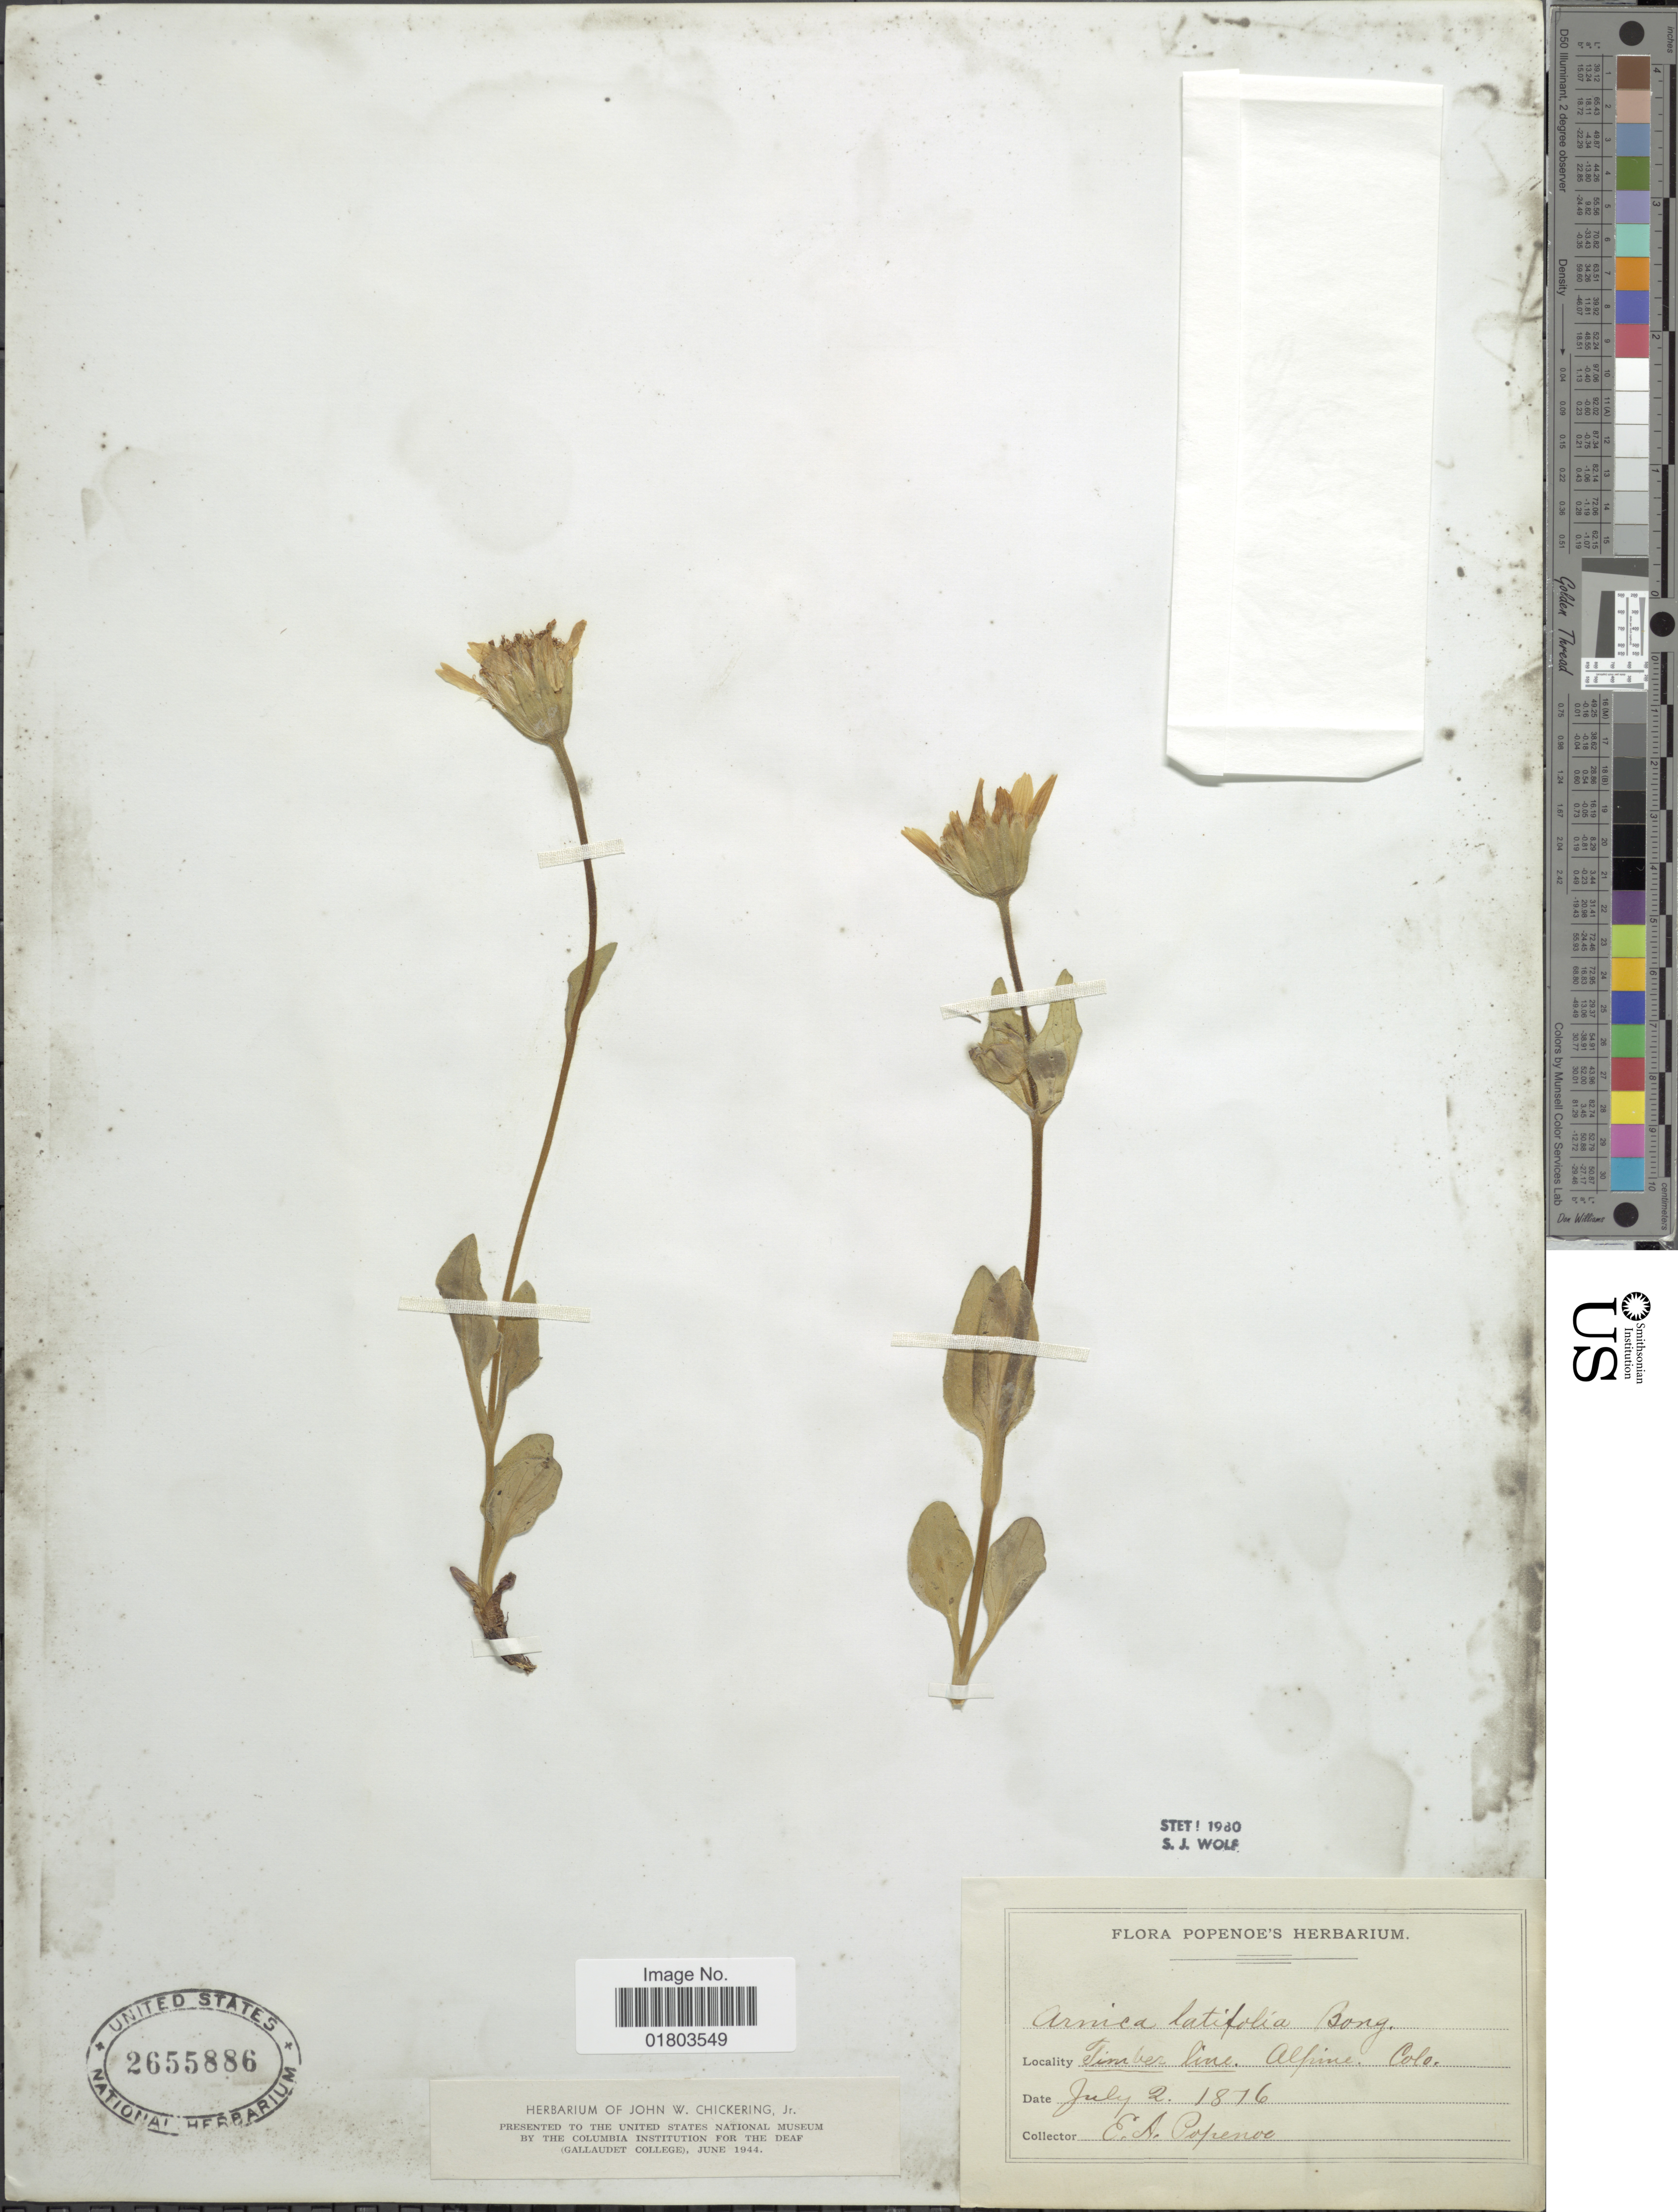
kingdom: Plantae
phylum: Tracheophyta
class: Magnoliopsida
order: Asterales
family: Asteraceae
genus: Arnica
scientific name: Arnica latifolia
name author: Bong.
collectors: E. A. Popenoe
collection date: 1876-07-02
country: United States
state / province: Colorado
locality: Timber line, Alpine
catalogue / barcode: US 2655886